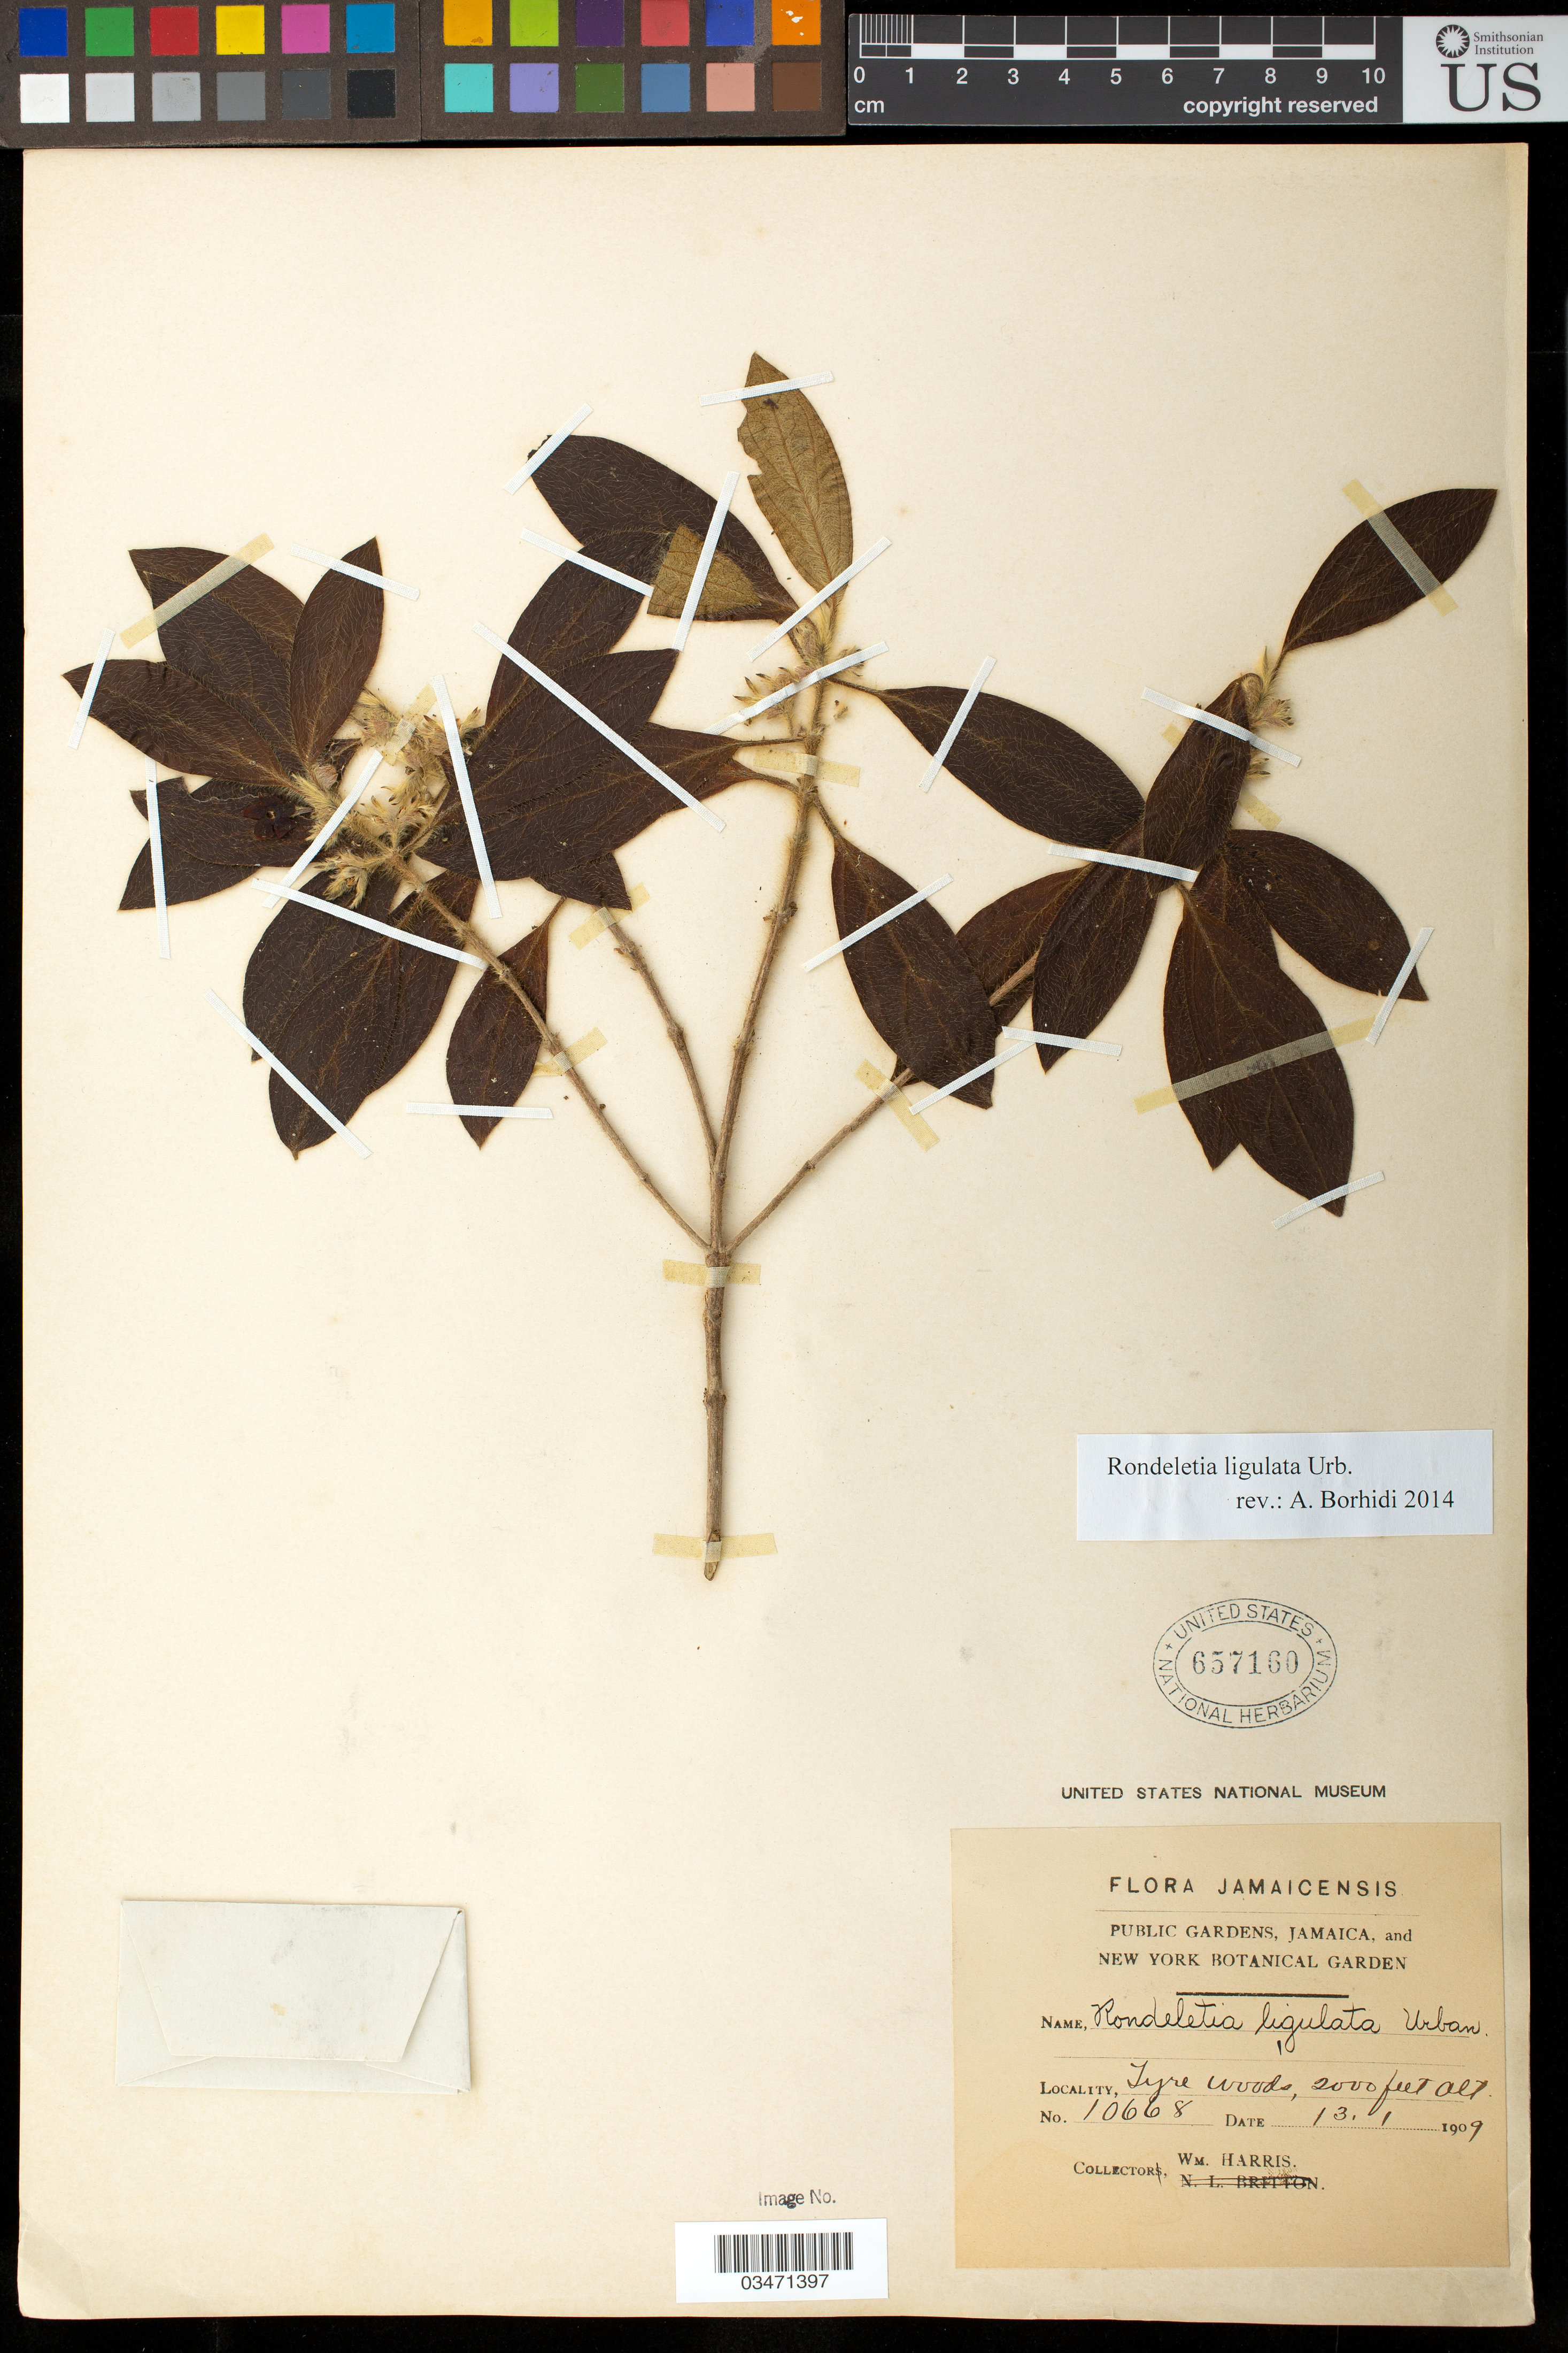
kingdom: Plantae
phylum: Tracheophyta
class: Magnoliopsida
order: Gentianales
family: Rubiaceae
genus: Rondeletia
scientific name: Rondeletia ligulata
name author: Urb.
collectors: W. H. Harris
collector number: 10668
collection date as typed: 13 Jan 1909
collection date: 1909-01-13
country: Jamaica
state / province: Trelawny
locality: Tyre Woods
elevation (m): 610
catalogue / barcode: US 657160